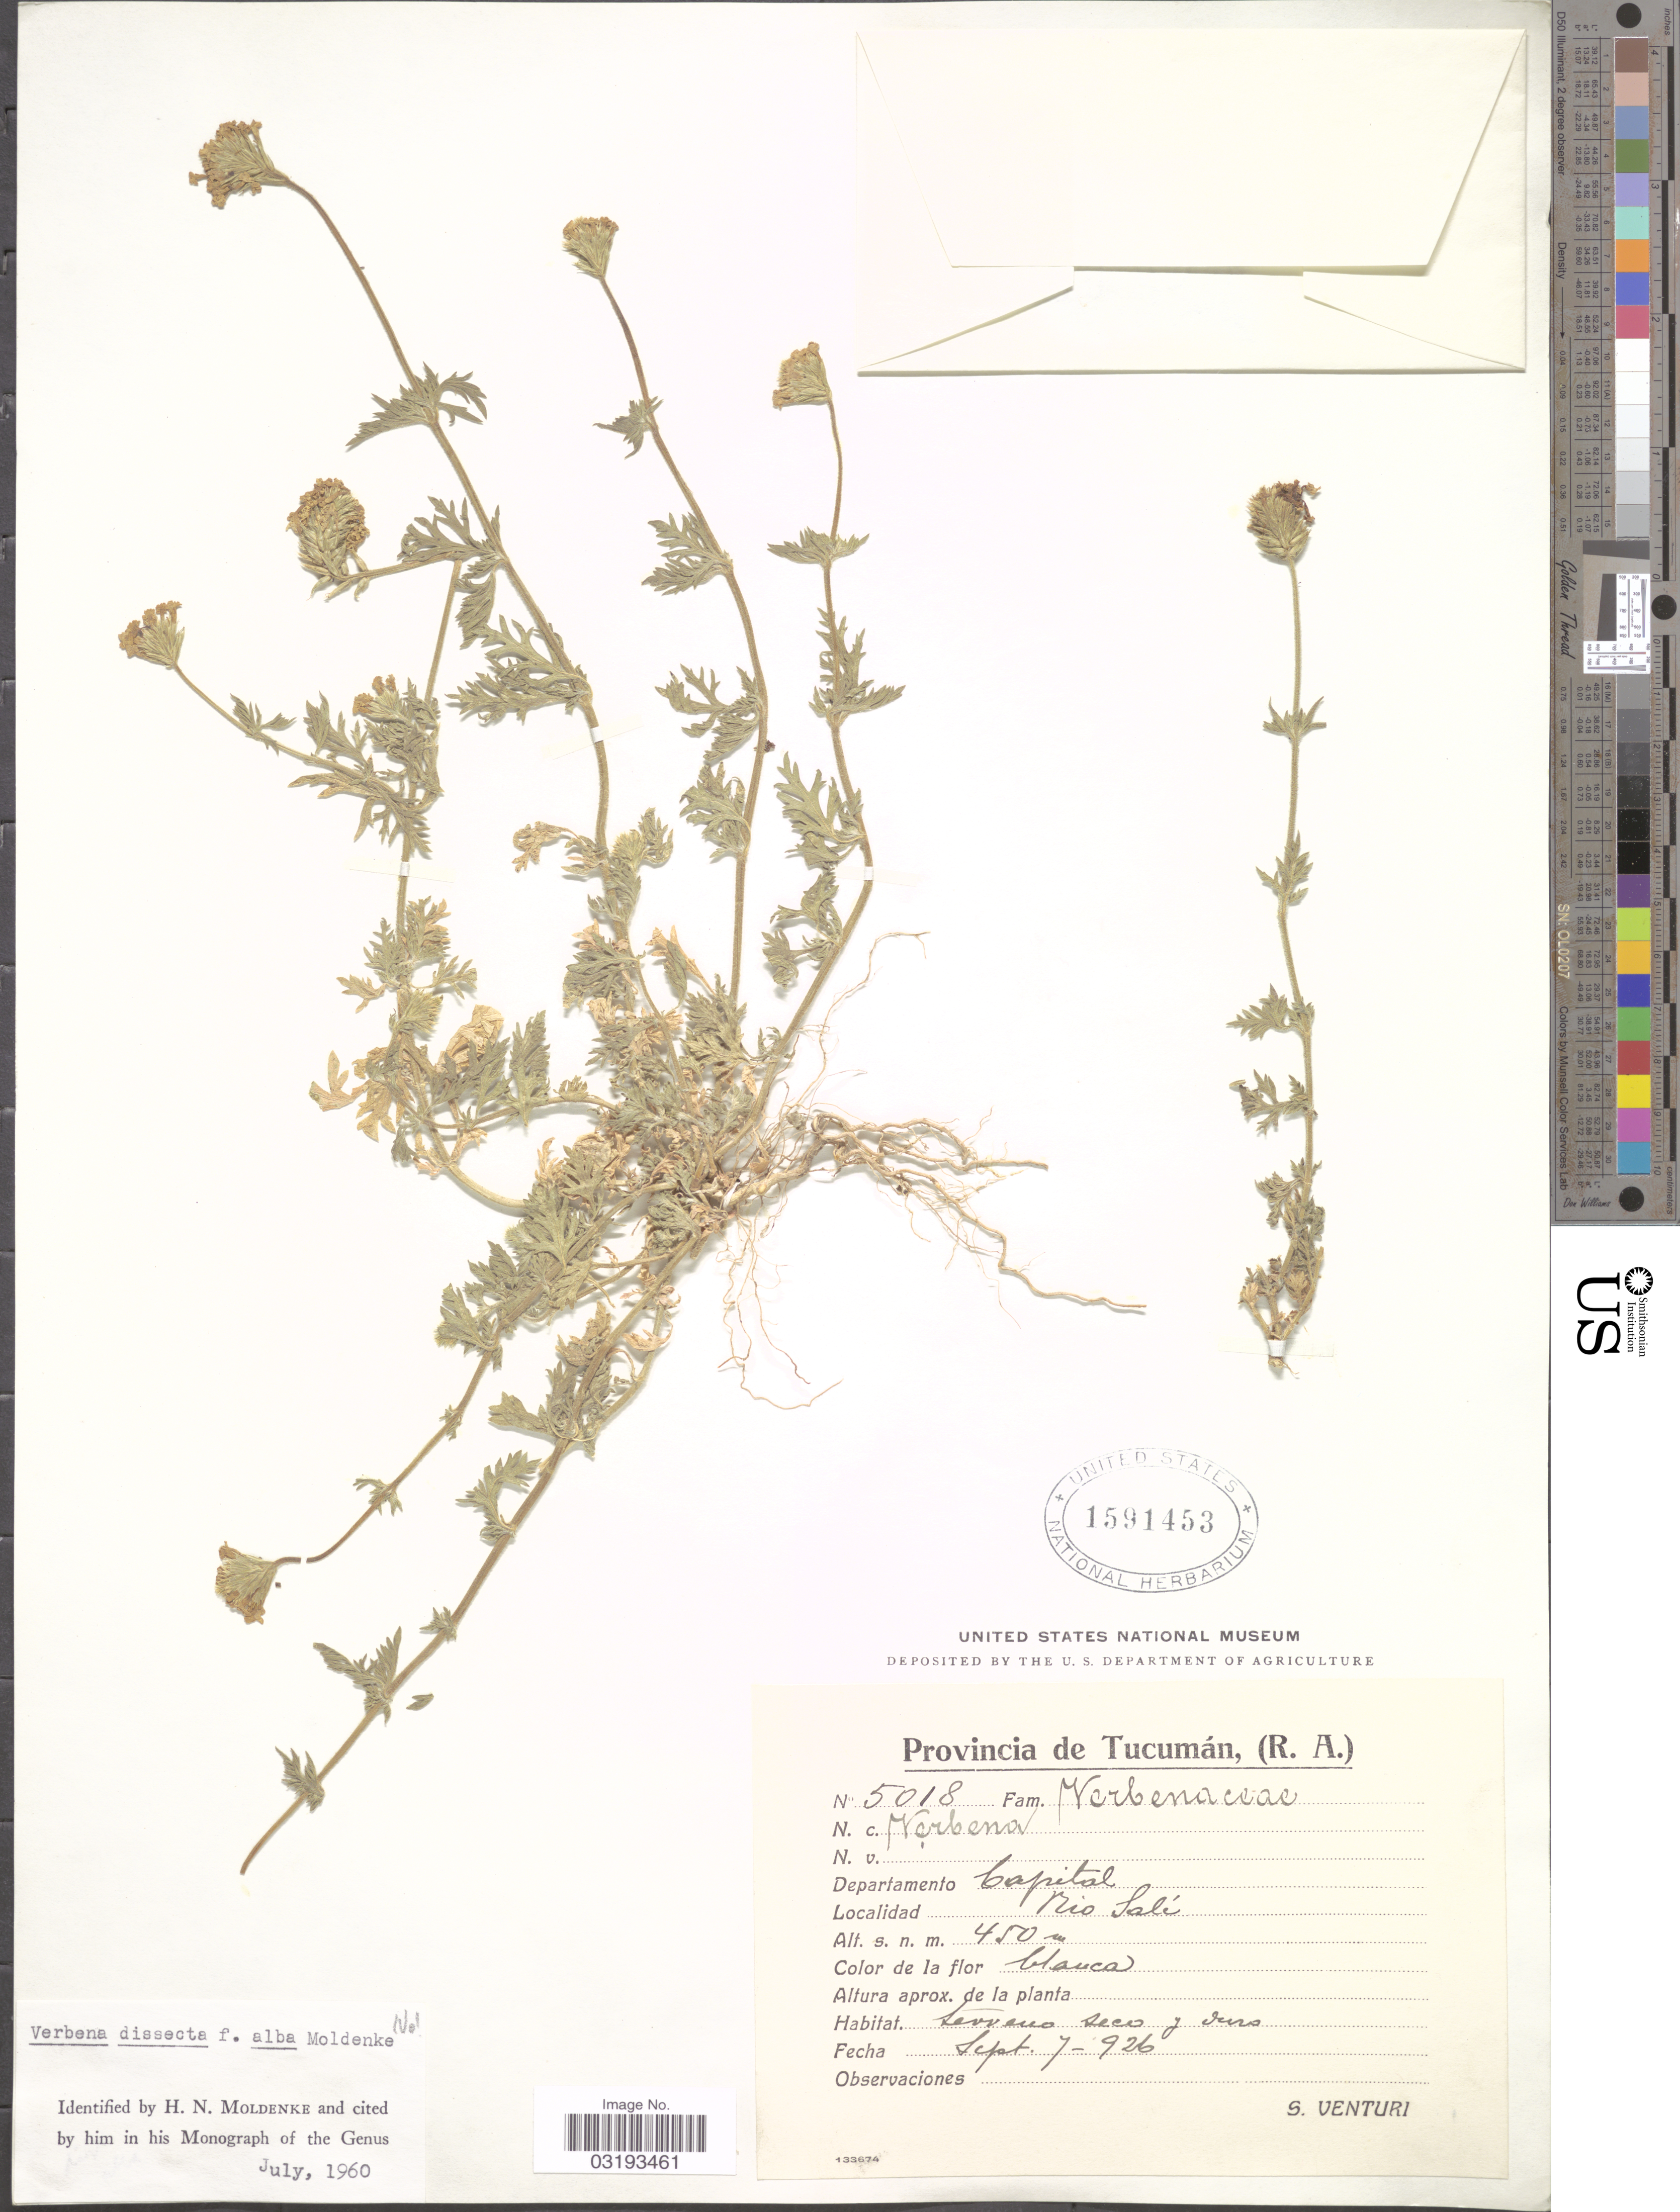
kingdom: Plantae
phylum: Tracheophyta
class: Magnoliopsida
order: Lamiales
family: Verbenaceae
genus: Verbena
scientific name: Verbena dissecta f. alba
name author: Moldenke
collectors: S. Venturi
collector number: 5018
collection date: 1926-09-07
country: Argentina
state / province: Tucuman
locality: Departamento Capital. Rio Salí.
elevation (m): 450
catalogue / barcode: US 1591453